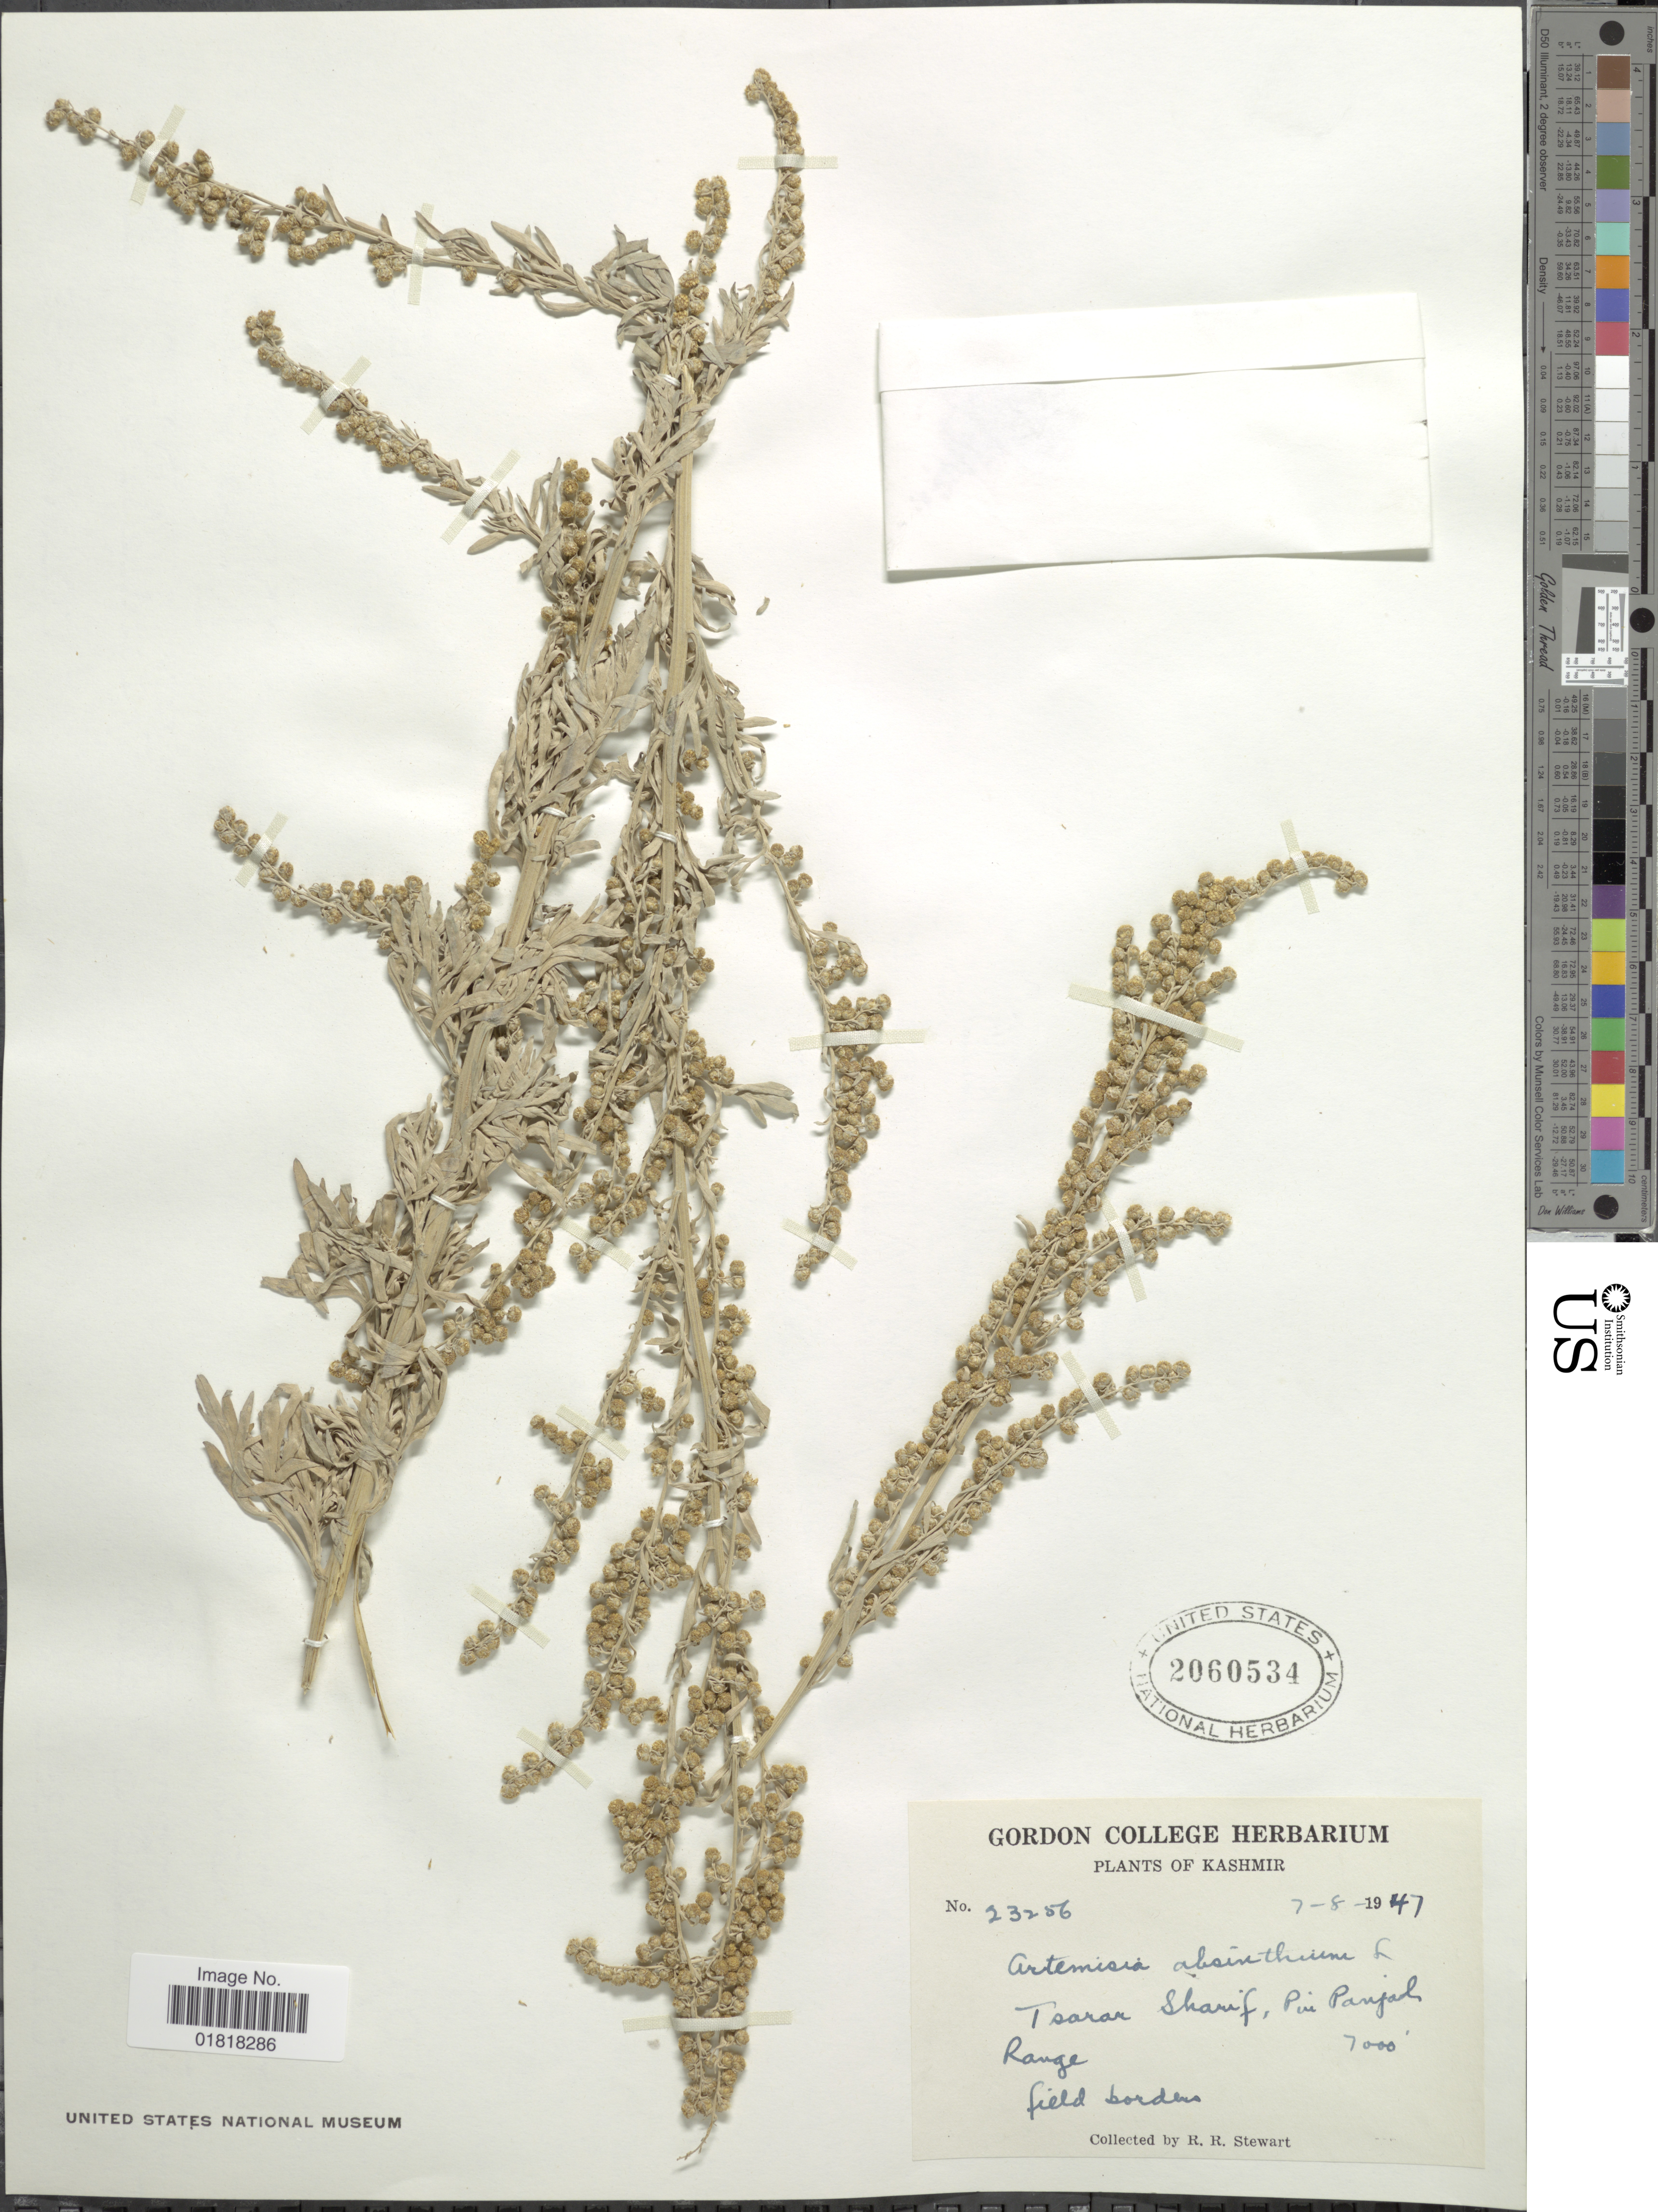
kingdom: Plantae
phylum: Tracheophyta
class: Magnoliopsida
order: Asterales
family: Asteraceae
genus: Artemisia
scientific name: Artemisia absinthium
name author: L.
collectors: R. R. Stewart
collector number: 23256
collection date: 1947-08-07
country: India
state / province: Jammu and Kashmir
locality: Kashmir, Tsarar Sharif, Pir Panjab, Range, field borders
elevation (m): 2134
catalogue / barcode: US 2060534